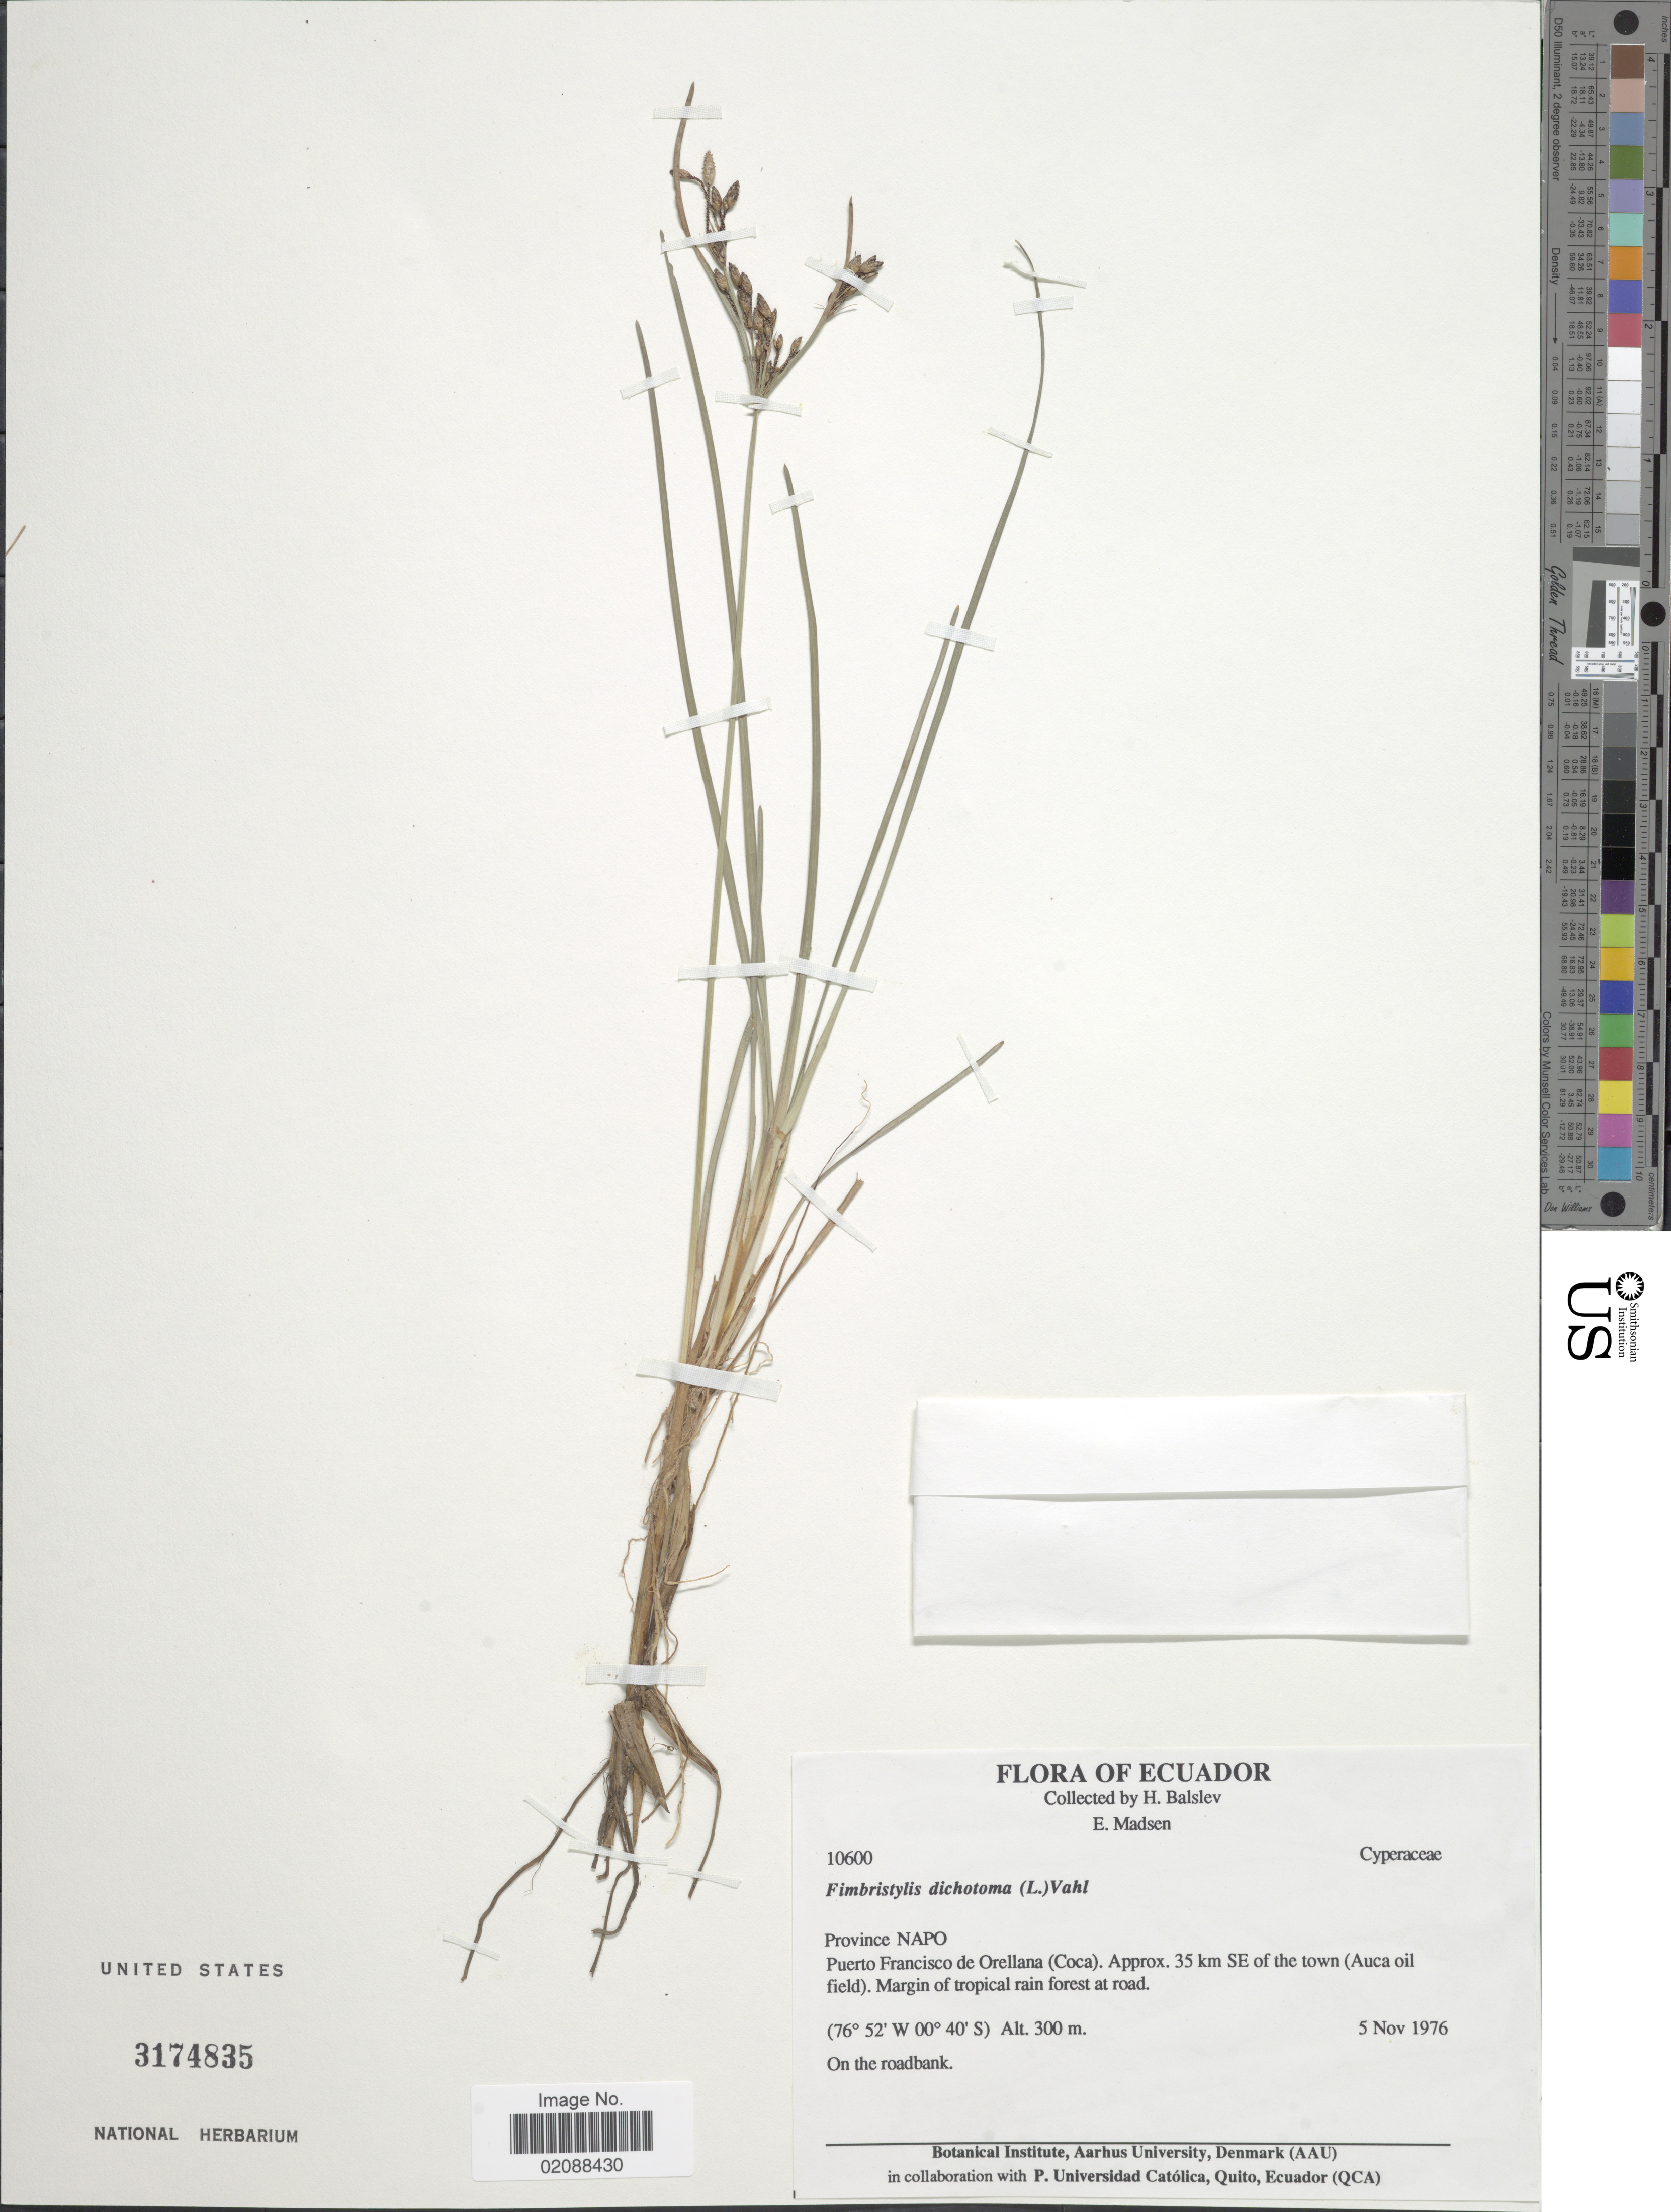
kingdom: Plantae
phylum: Tracheophyta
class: Liliopsida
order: Poales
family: Cyperaceae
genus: Fimbristylis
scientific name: Fimbristylis dichotoma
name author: (L.) Vahl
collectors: H. Balslev & E. Madsen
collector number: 10600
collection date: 1976-11-05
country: Ecuador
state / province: Napo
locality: Puerto Francisco de Orellana (Coca). Approx. 35 km SE of the town (Auca oil field). Margin of tropical rain forest ar road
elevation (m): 300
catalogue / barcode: US 3174835